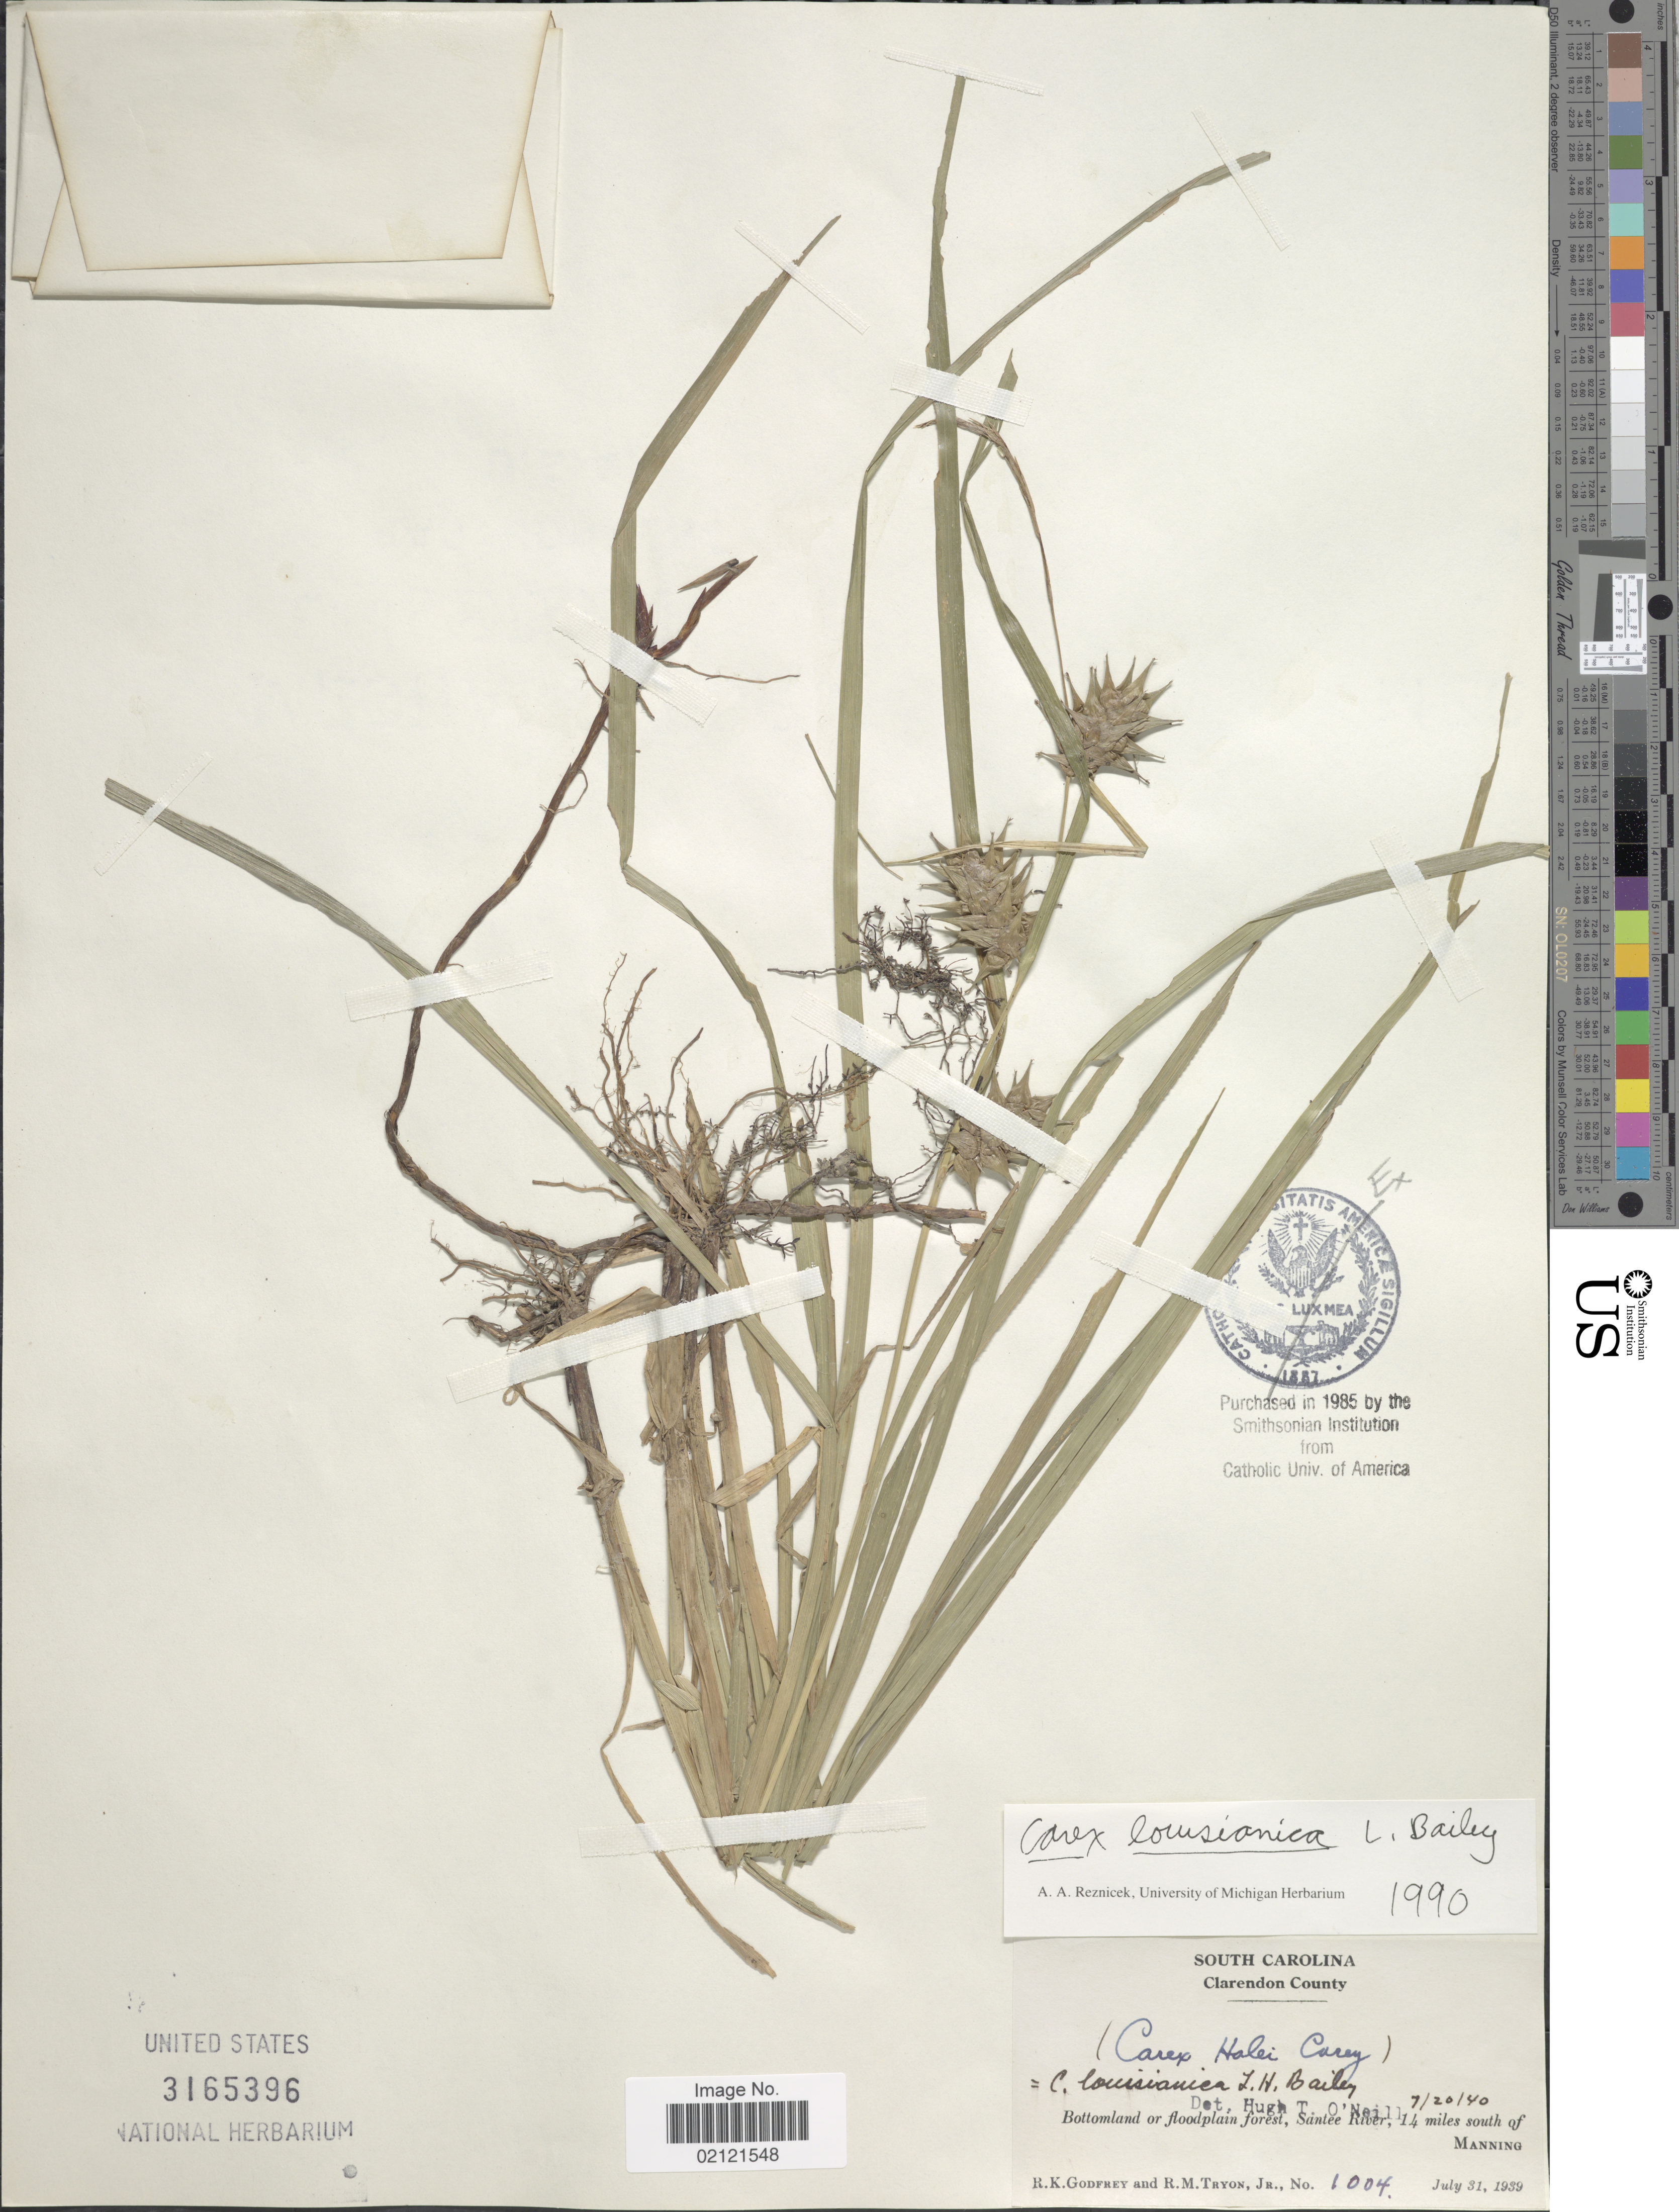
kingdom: Plantae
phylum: Tracheophyta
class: Liliopsida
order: Poales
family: Cyperaceae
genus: Carex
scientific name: Carex louisianica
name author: L.H. Bailey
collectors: R. K. Godfrey & R. M. Tryon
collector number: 1004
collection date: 1939-07-31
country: United States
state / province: South Carolina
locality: Clarendon County, Bottomland or floodplain forest, Santee River, 14 miles south of Manning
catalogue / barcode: US 3165396